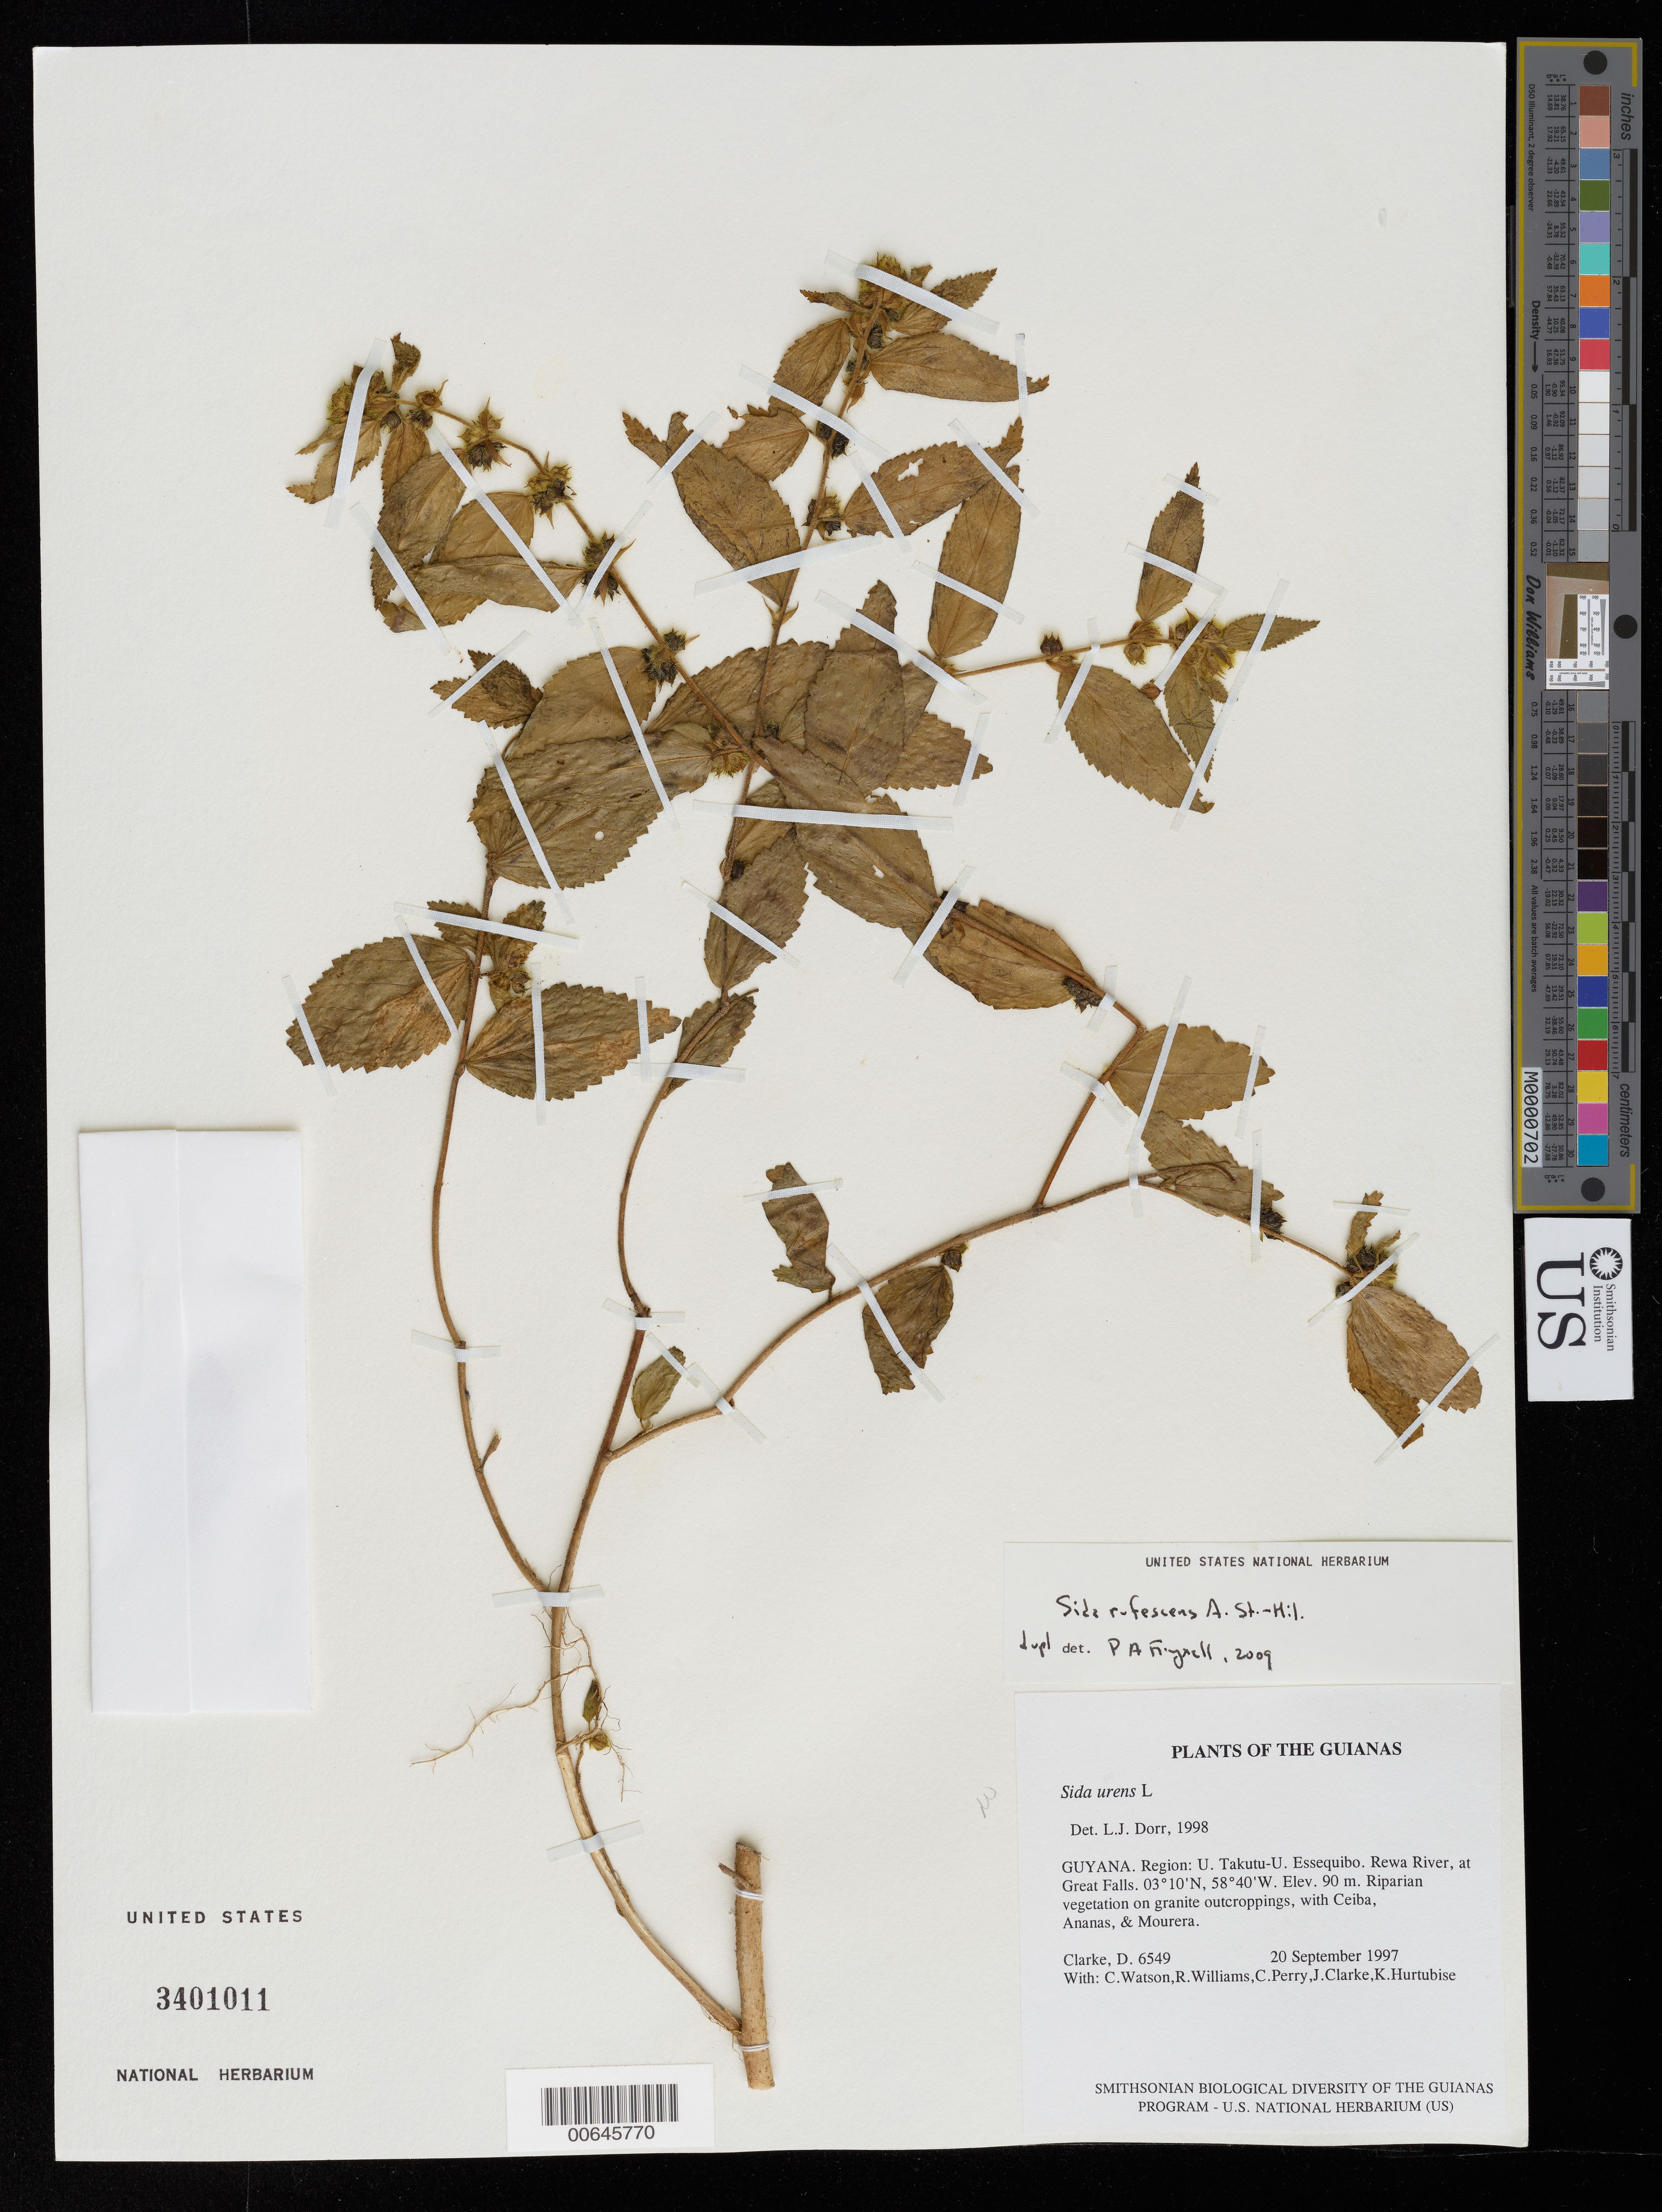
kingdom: Plantae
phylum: Tracheophyta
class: Magnoliopsida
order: Malvales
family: Malvaceae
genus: Sida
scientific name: Sida rufescens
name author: A. St.-Hil.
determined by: Fryxell, Paul A.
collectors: H. D. Clarke, C. Watson, R. Williams, C. Perry, J. Clarke & K. Hurtubise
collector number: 6549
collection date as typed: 20 September 1997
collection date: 1997-09-20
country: Guyana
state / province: U. Takutu-U. Essequibo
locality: Rewa River, at Great Falls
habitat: Riparian vegetation on granite outcroppings, with Ceiba, Ananas, & Mourera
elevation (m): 90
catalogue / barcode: US 3401011